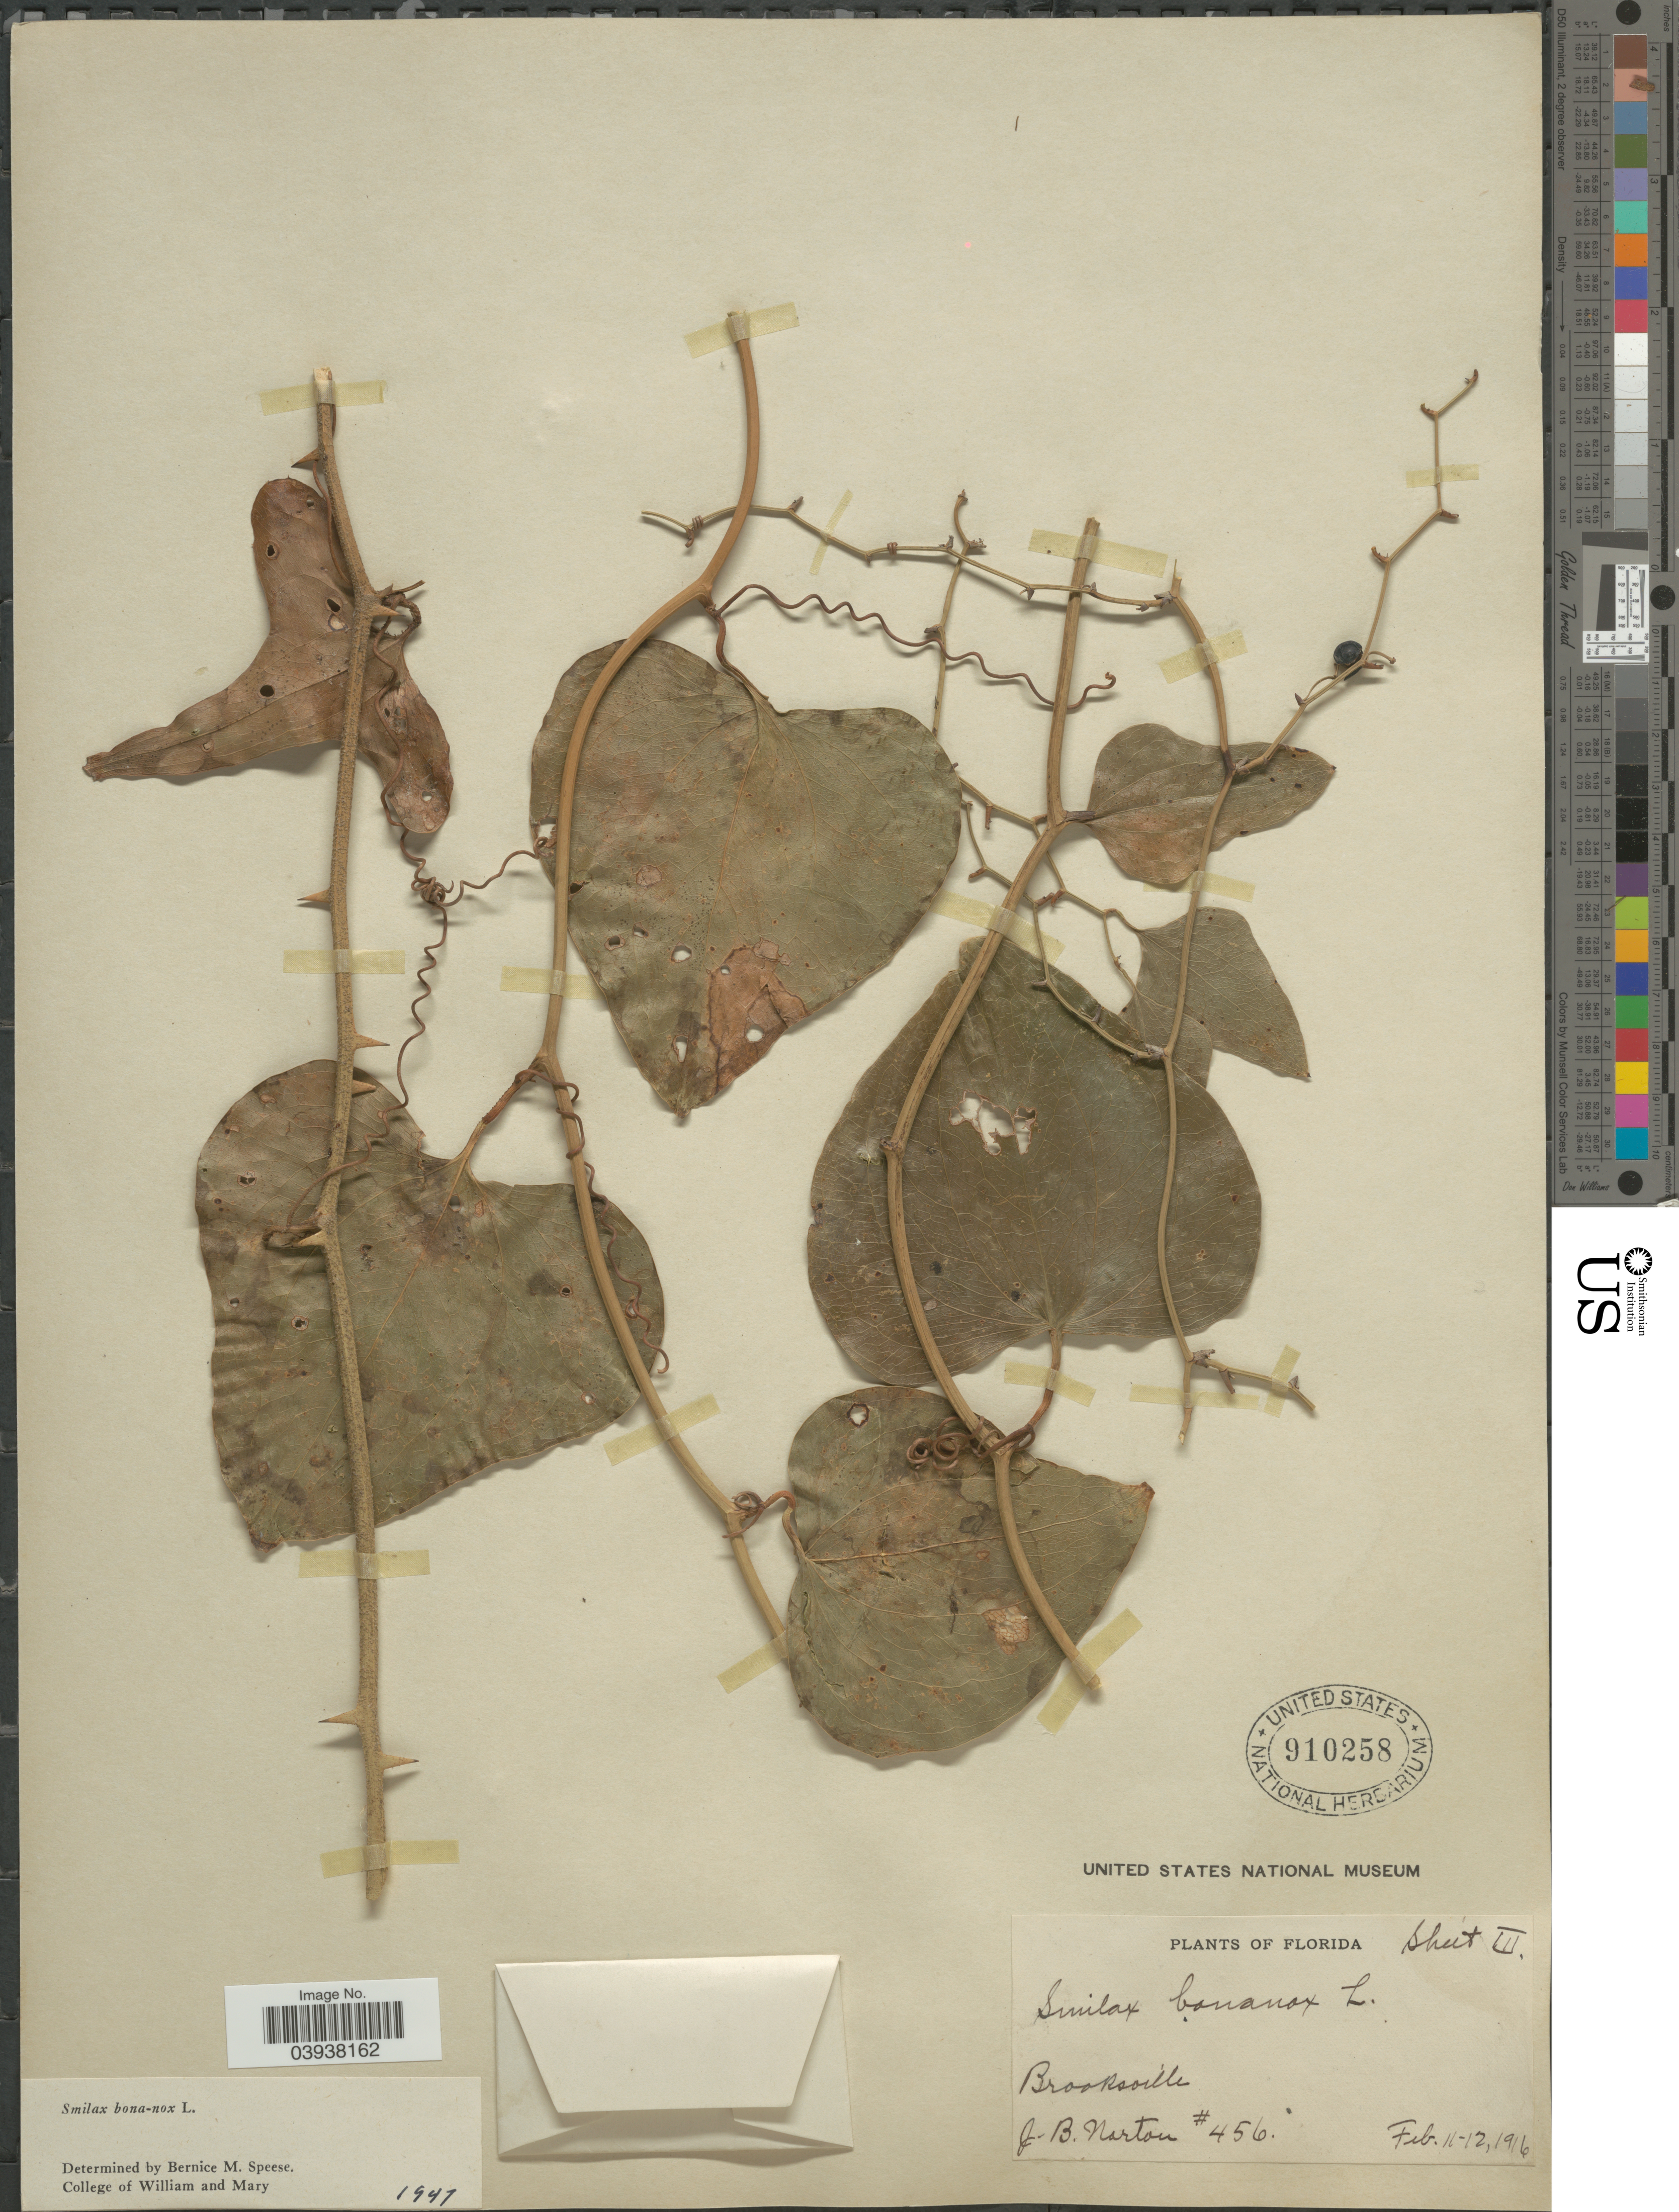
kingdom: Plantae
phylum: Tracheophyta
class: Liliopsida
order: Liliales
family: Smilacaceae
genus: Smilax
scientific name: Smilax bona-nox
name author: L.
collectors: J. B. Norton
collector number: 456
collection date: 1916-02-11/1916-02-12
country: United States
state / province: Florida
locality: Brooksville.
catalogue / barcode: US 910258